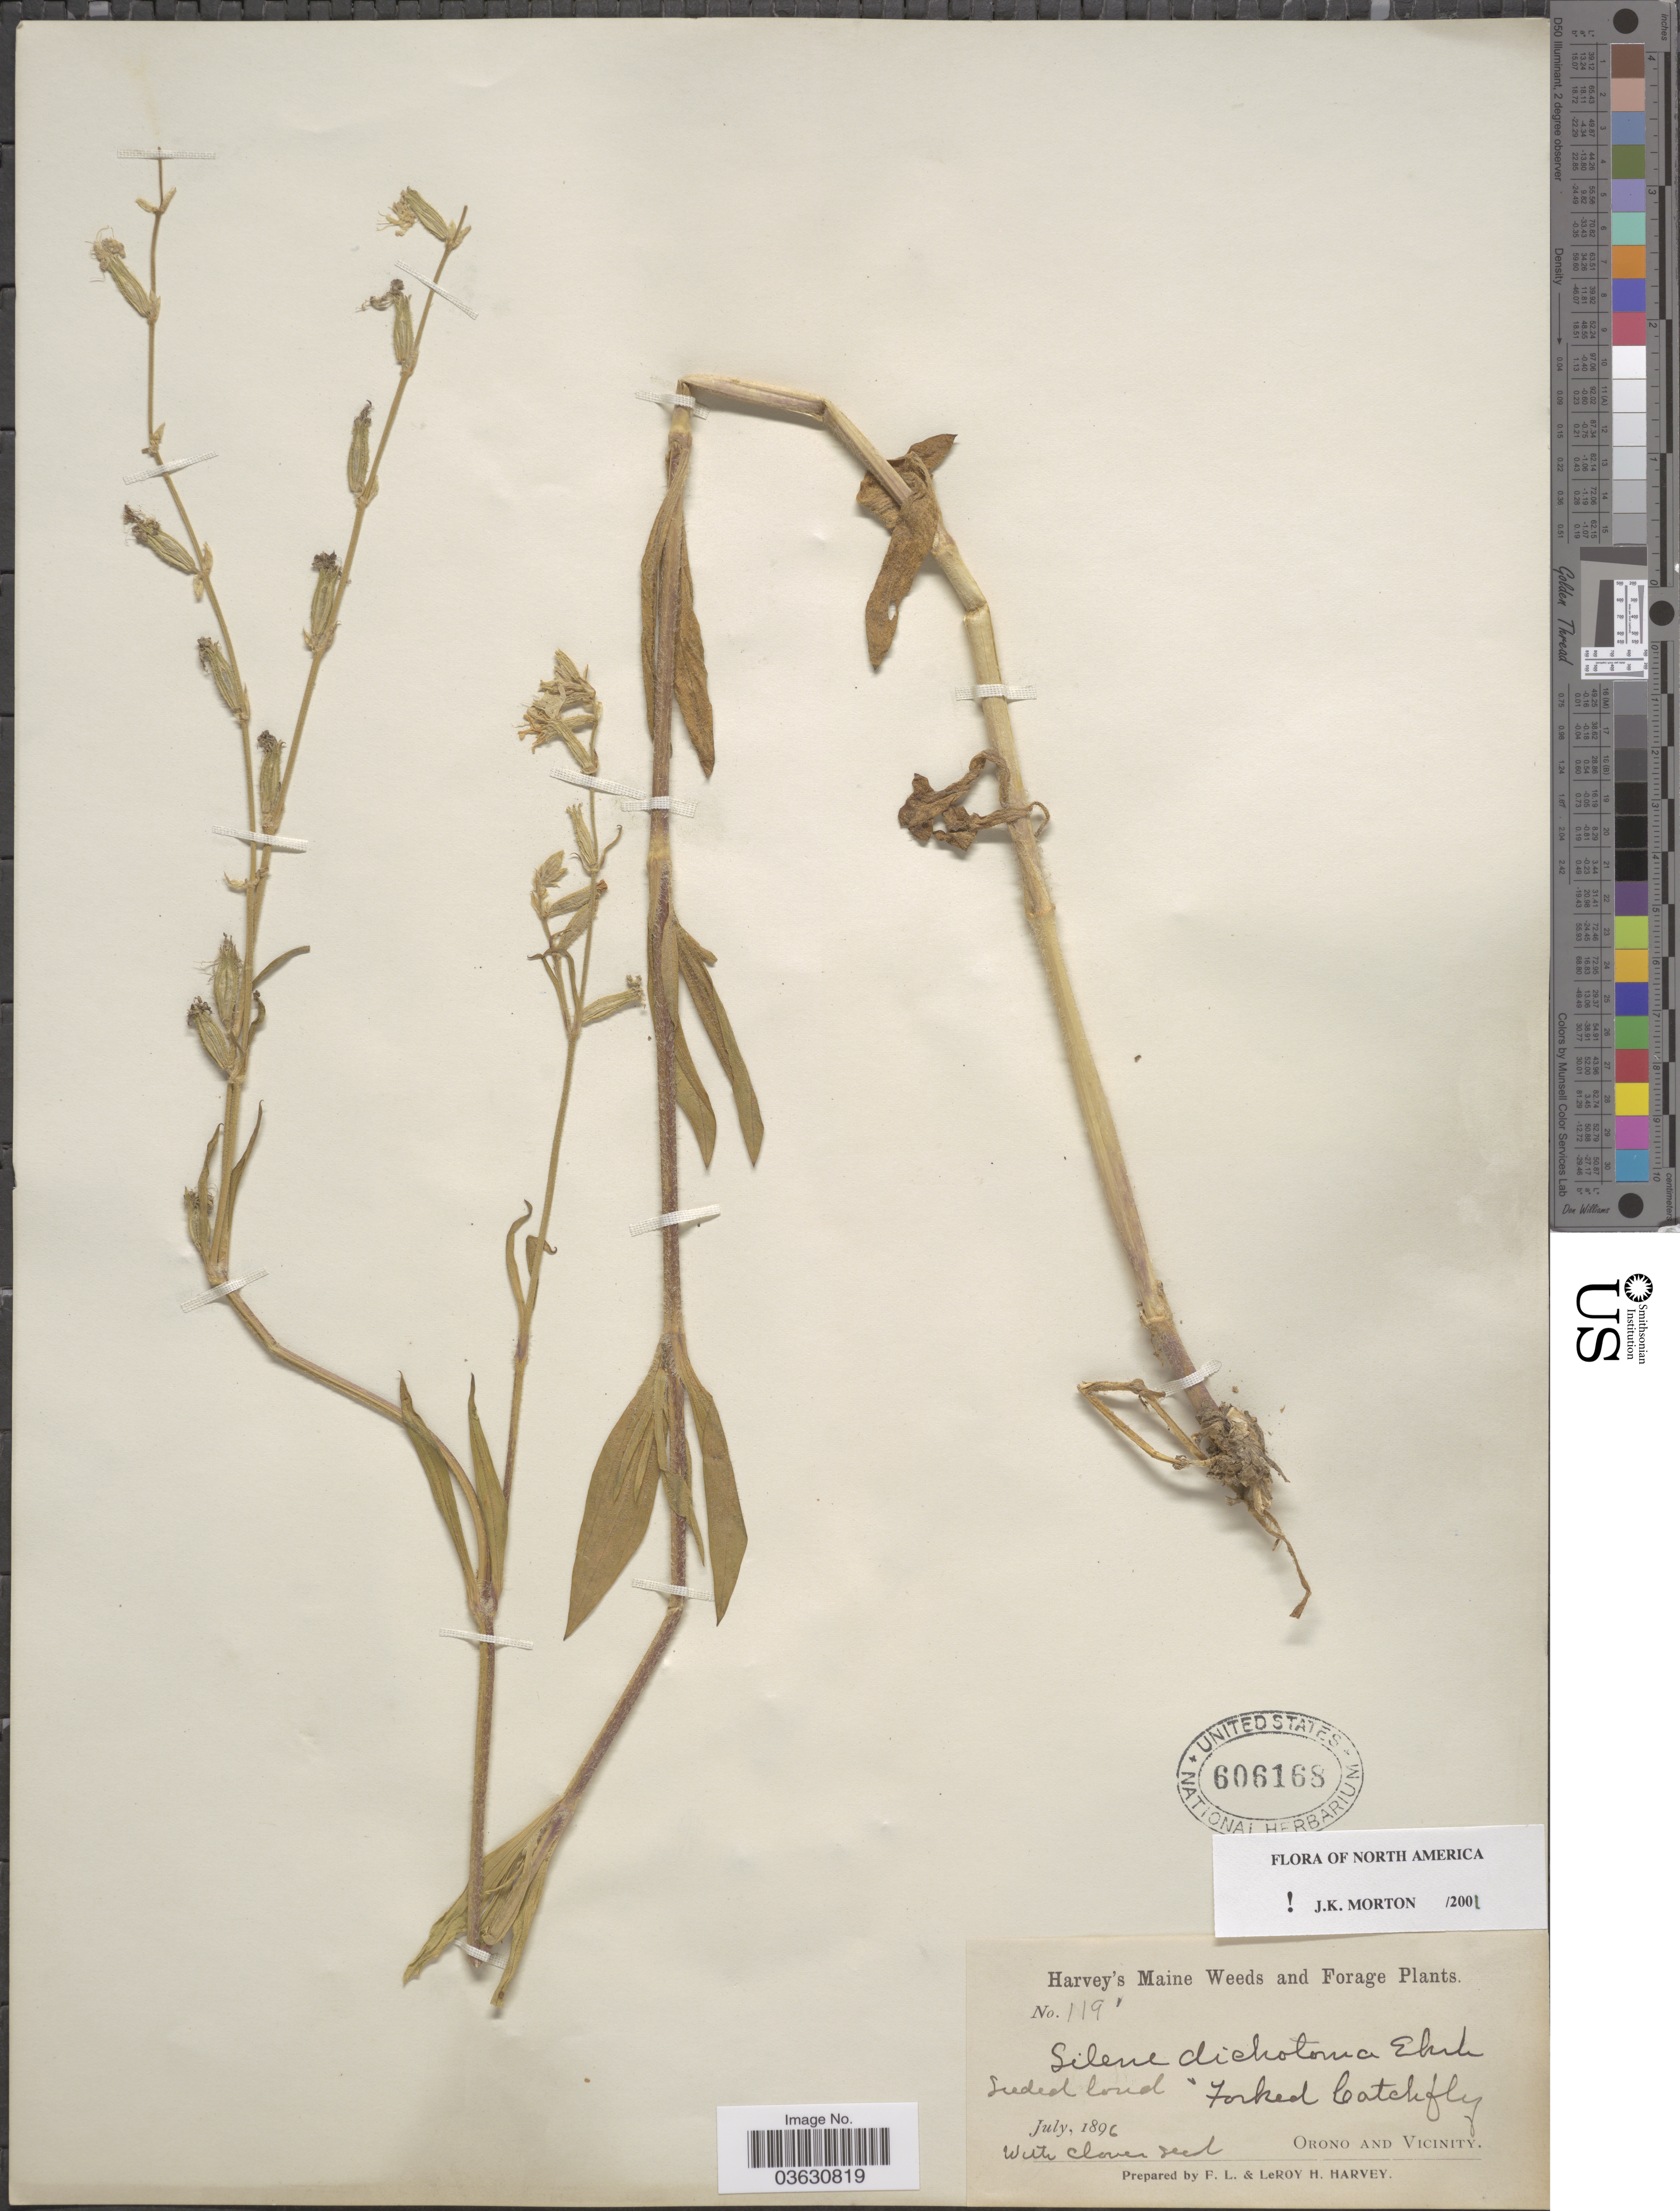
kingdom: Plantae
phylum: Tracheophyta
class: Magnoliopsida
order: Caryophyllales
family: Caryophyllaceae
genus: Silene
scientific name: Silene dichotoma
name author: Ehrh.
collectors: F. L. Harvey & L. H. Harvey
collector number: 119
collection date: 1896-07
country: United States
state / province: Maine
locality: Forked Catchfly. Orono and Vicinity.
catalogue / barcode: US 606168